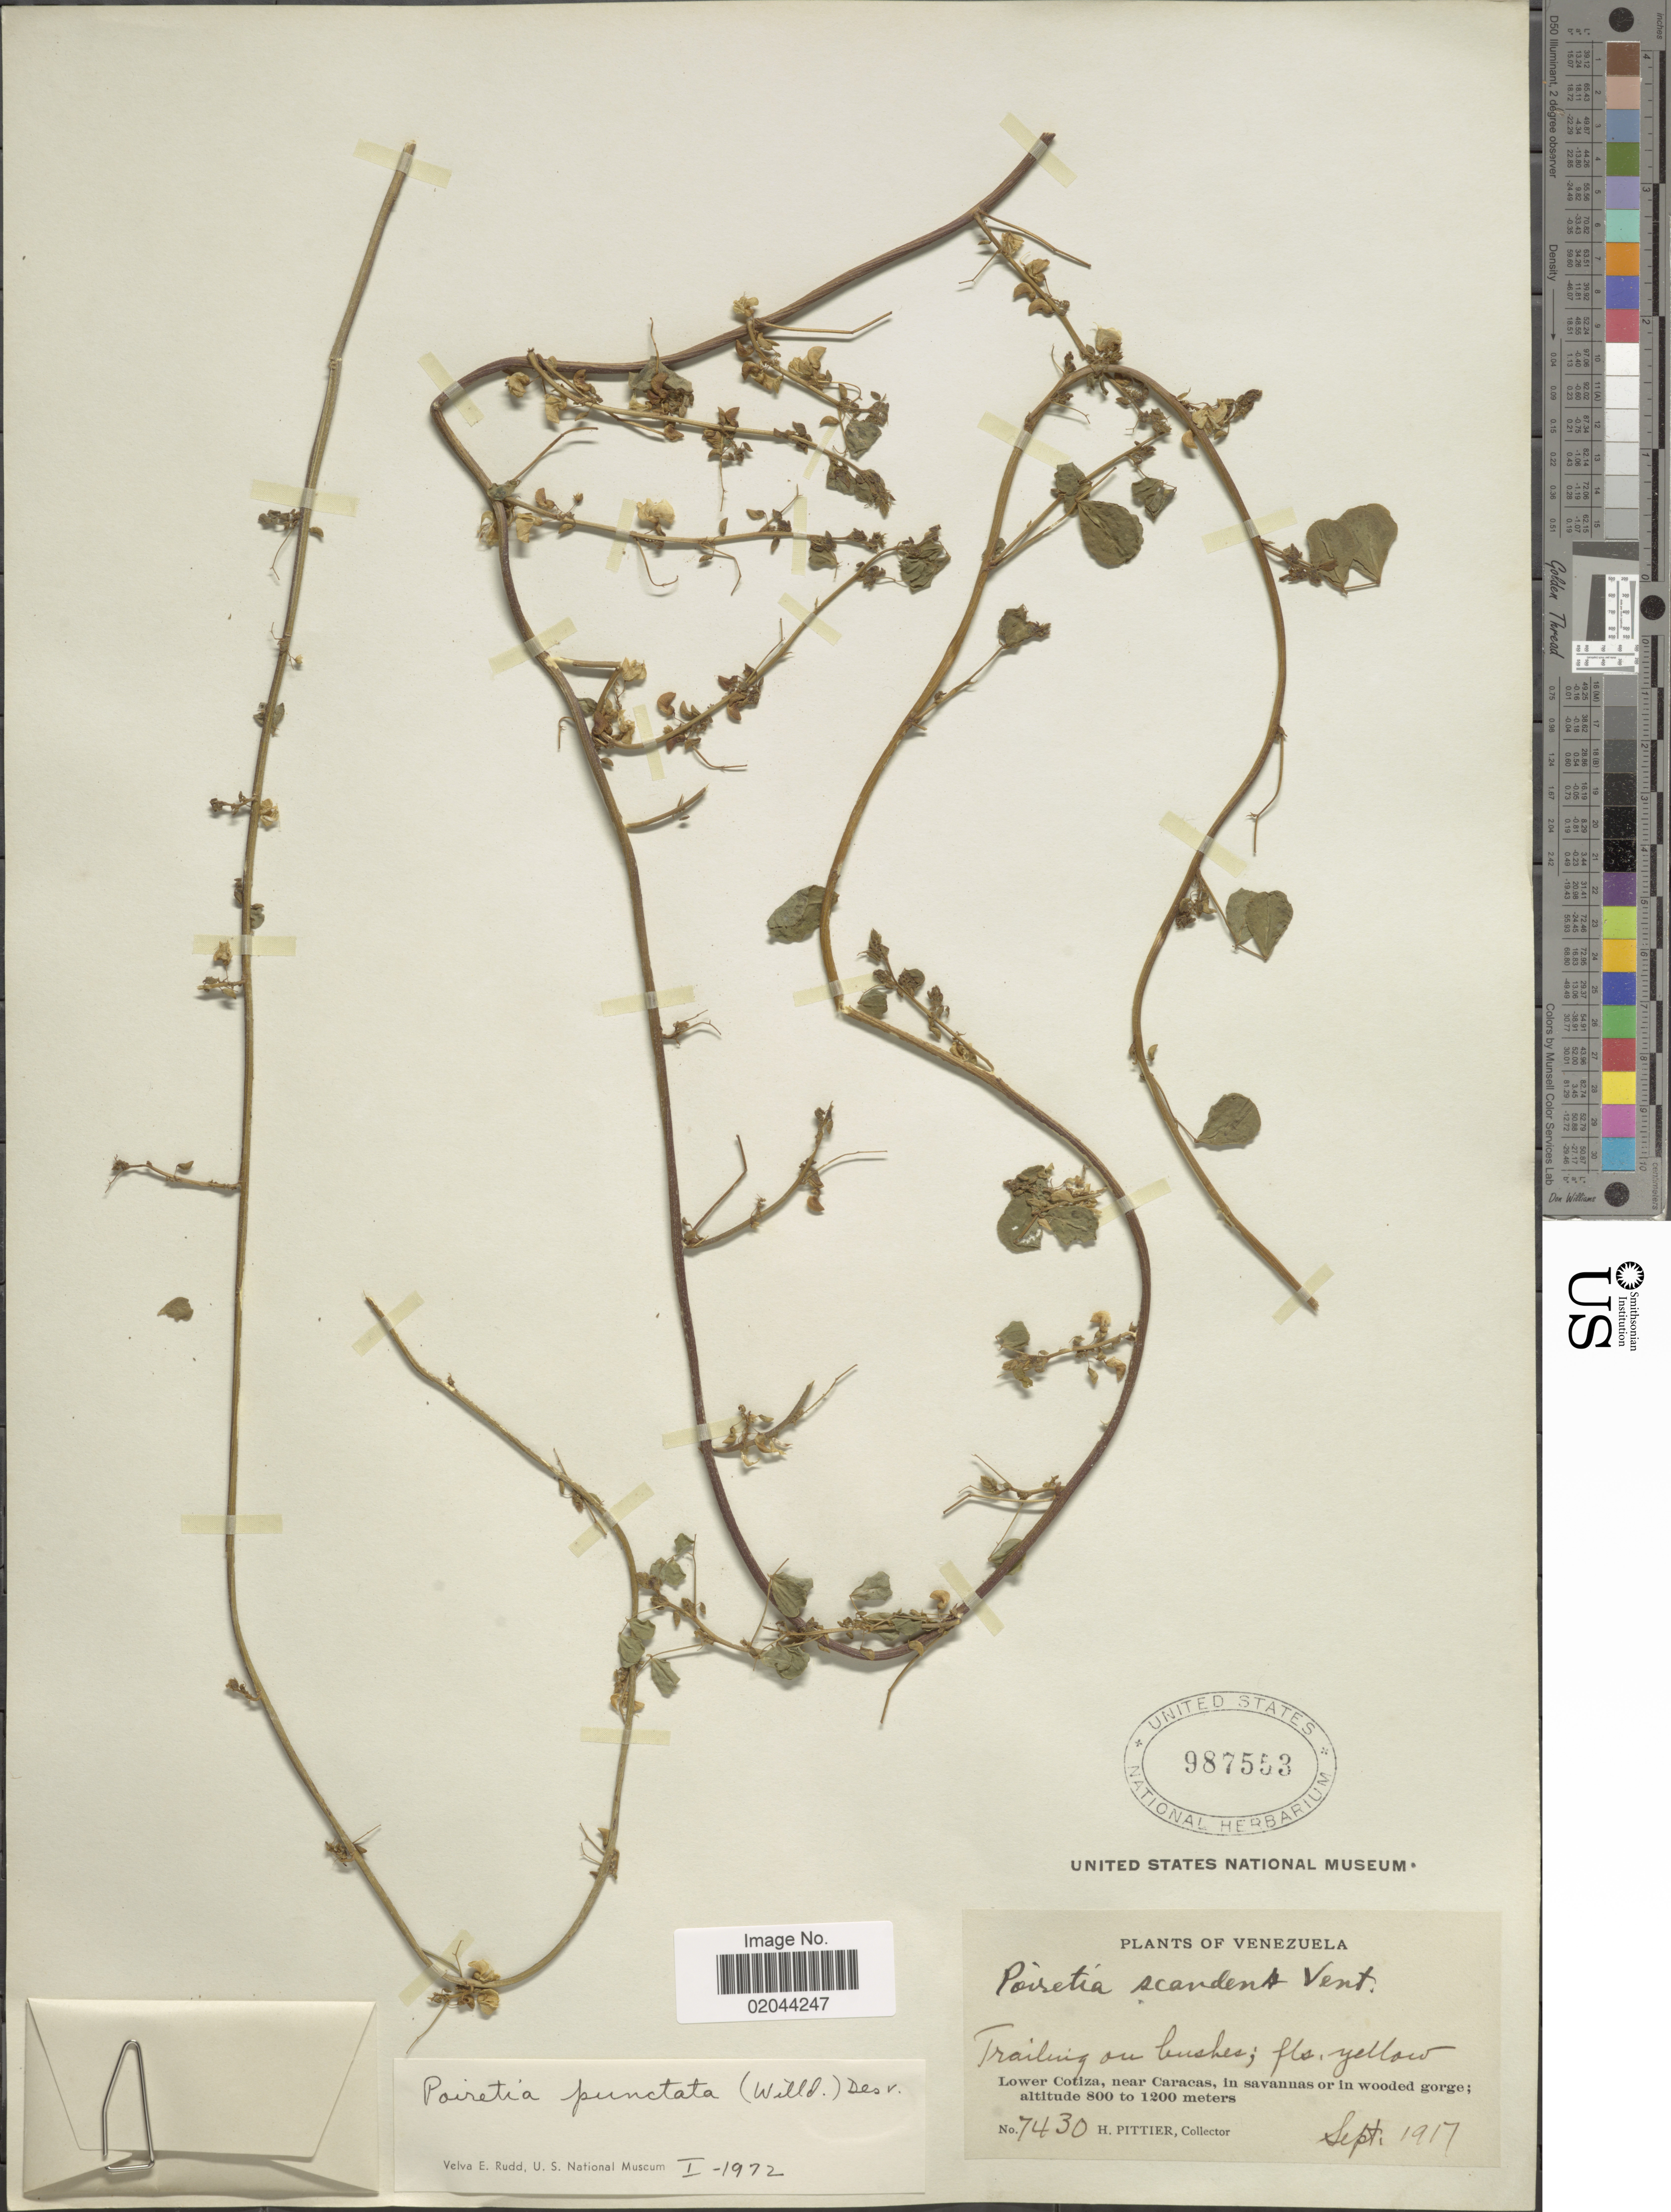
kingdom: Plantae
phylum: Tracheophyta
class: Magnoliopsida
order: Fabales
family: Fabaceae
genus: Poiretia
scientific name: Poiretia punctata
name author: (Willd.) Desv.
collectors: H. F. Pittier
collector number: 7430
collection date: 1917-09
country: Venezuela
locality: Trailing on bushes; Lower Cotiza, near Caracas, in savannas or in wooded gorge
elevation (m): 800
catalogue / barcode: US 987553